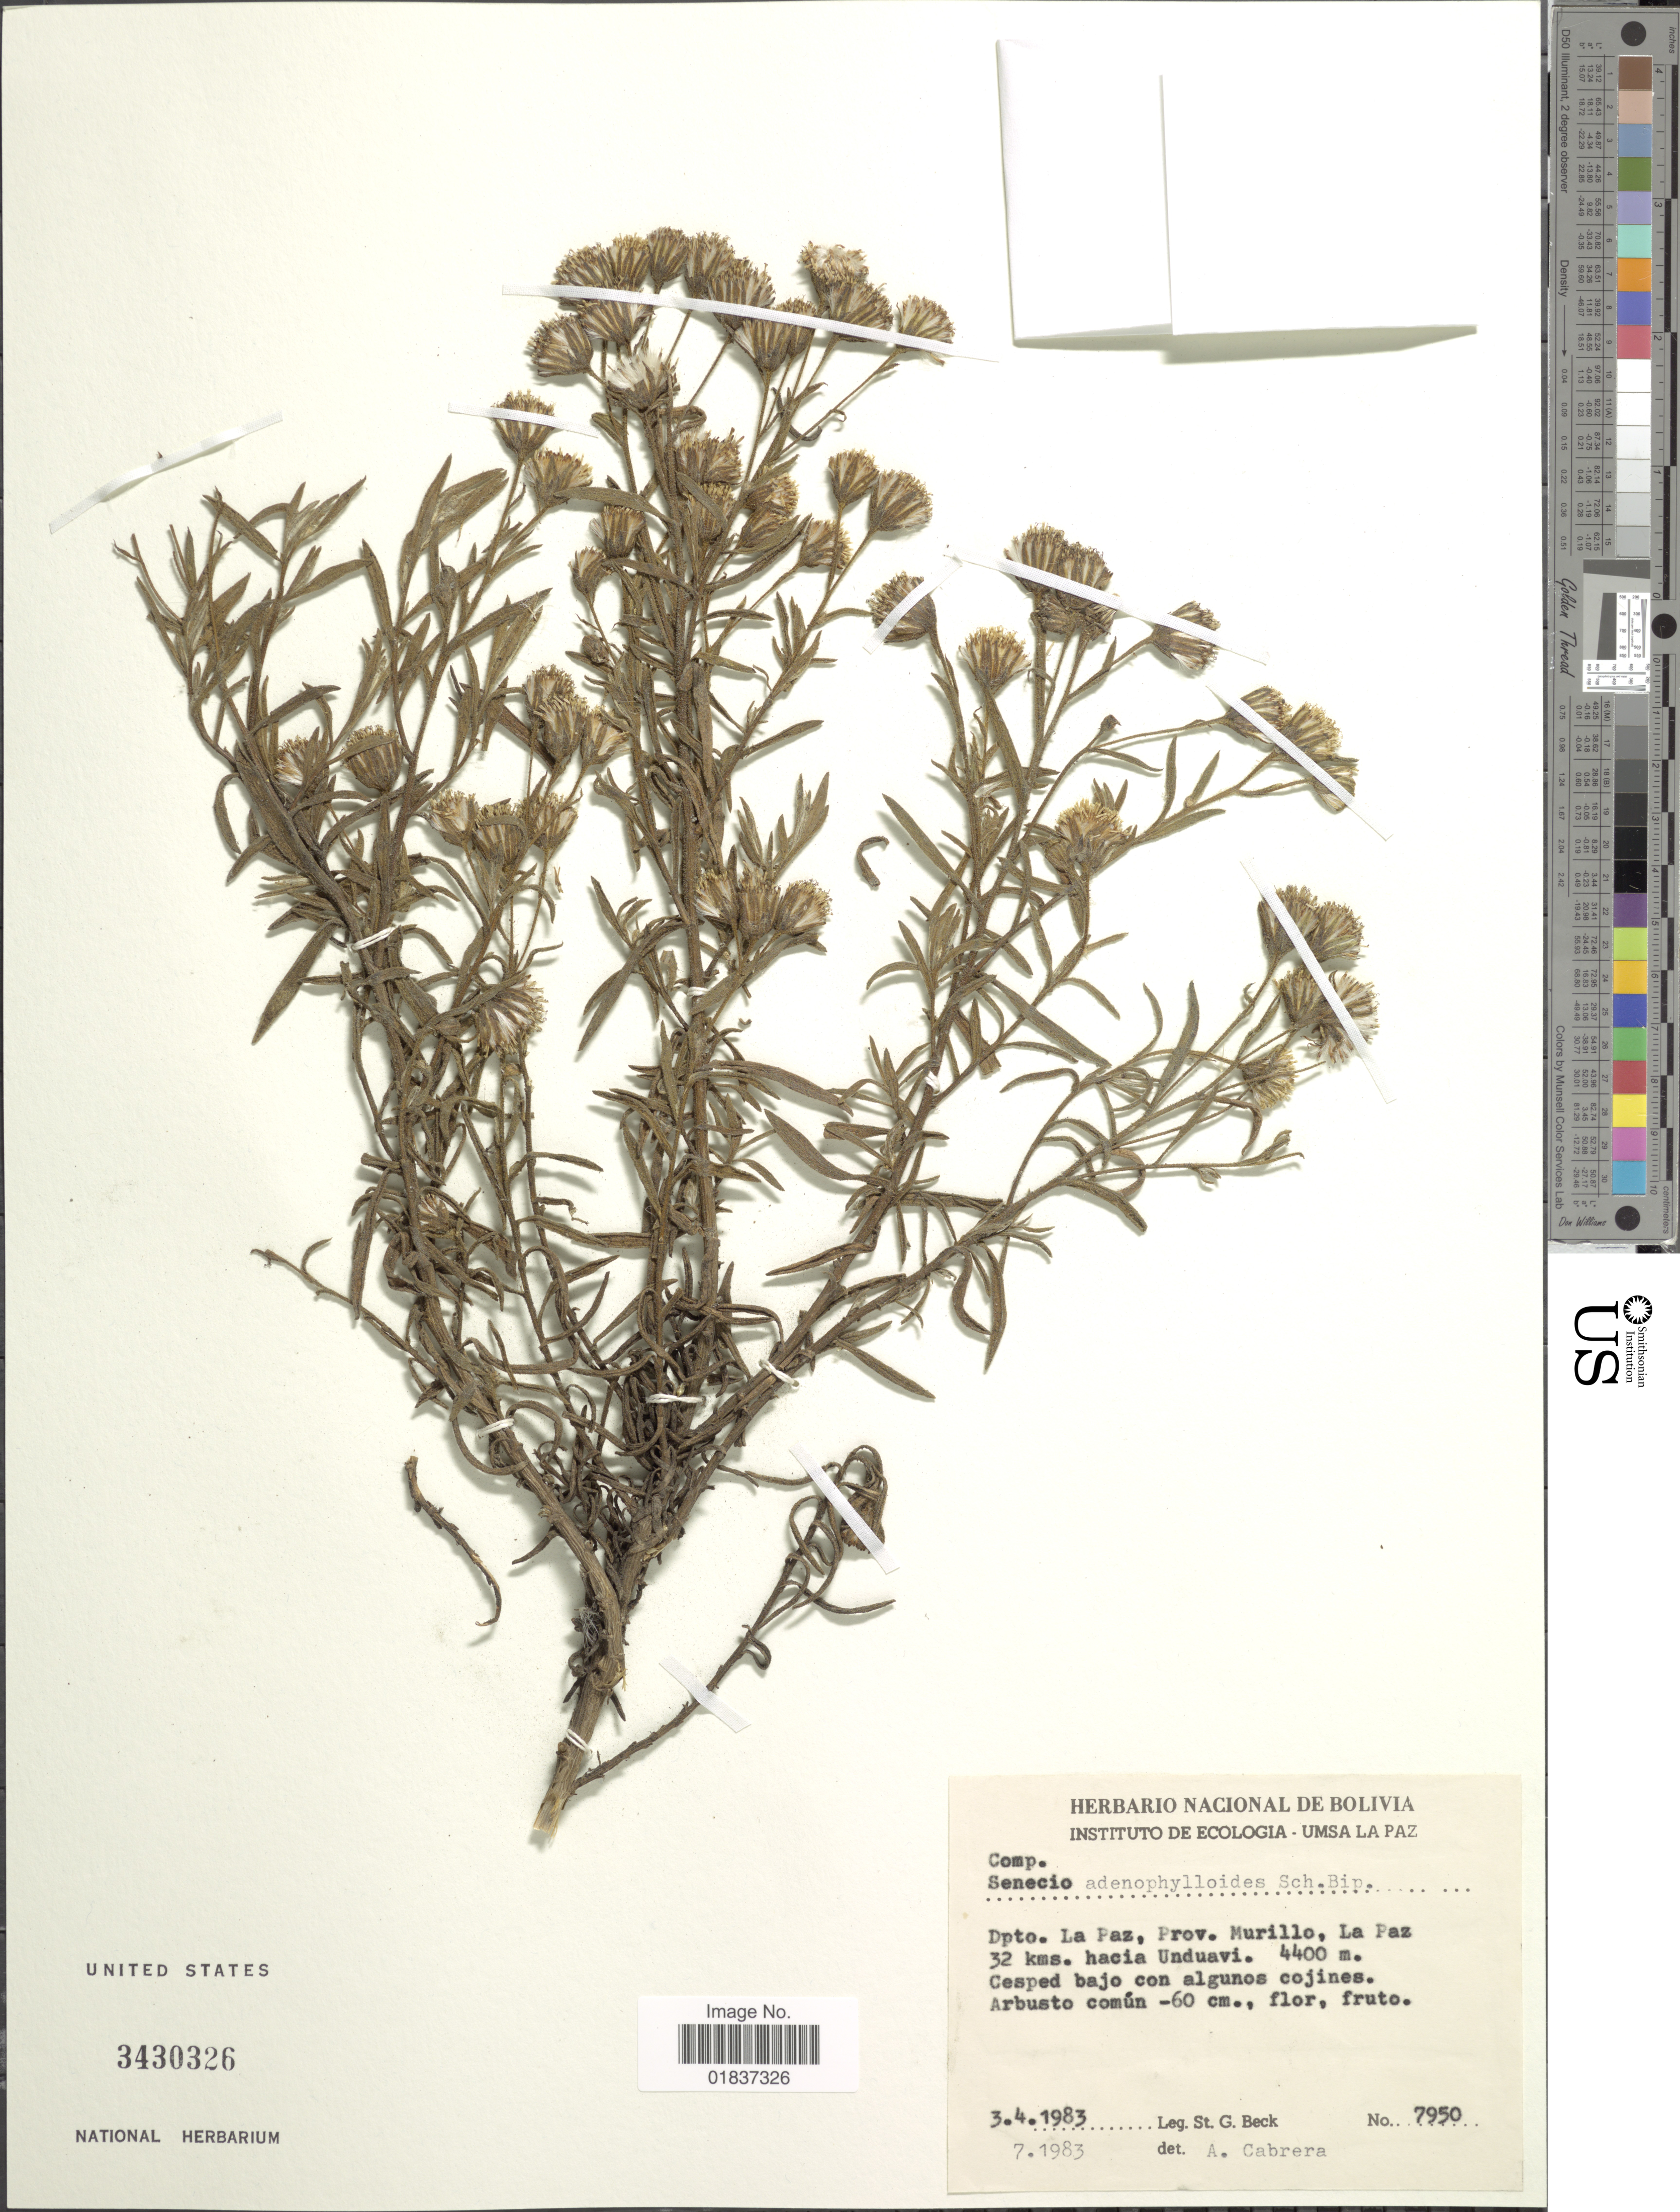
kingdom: Plantae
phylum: Tracheophyta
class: Magnoliopsida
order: Asterales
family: Asteraceae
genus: Senecio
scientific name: Senecio rufescens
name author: DC.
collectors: S. G. Beck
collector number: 7950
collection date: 1983-04-03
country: Bolivia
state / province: La Paz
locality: Dpto. La Paz, Prov. Murillo, La Paz 32 kms, hacia Unduavi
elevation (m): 4400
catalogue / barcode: US 3430326